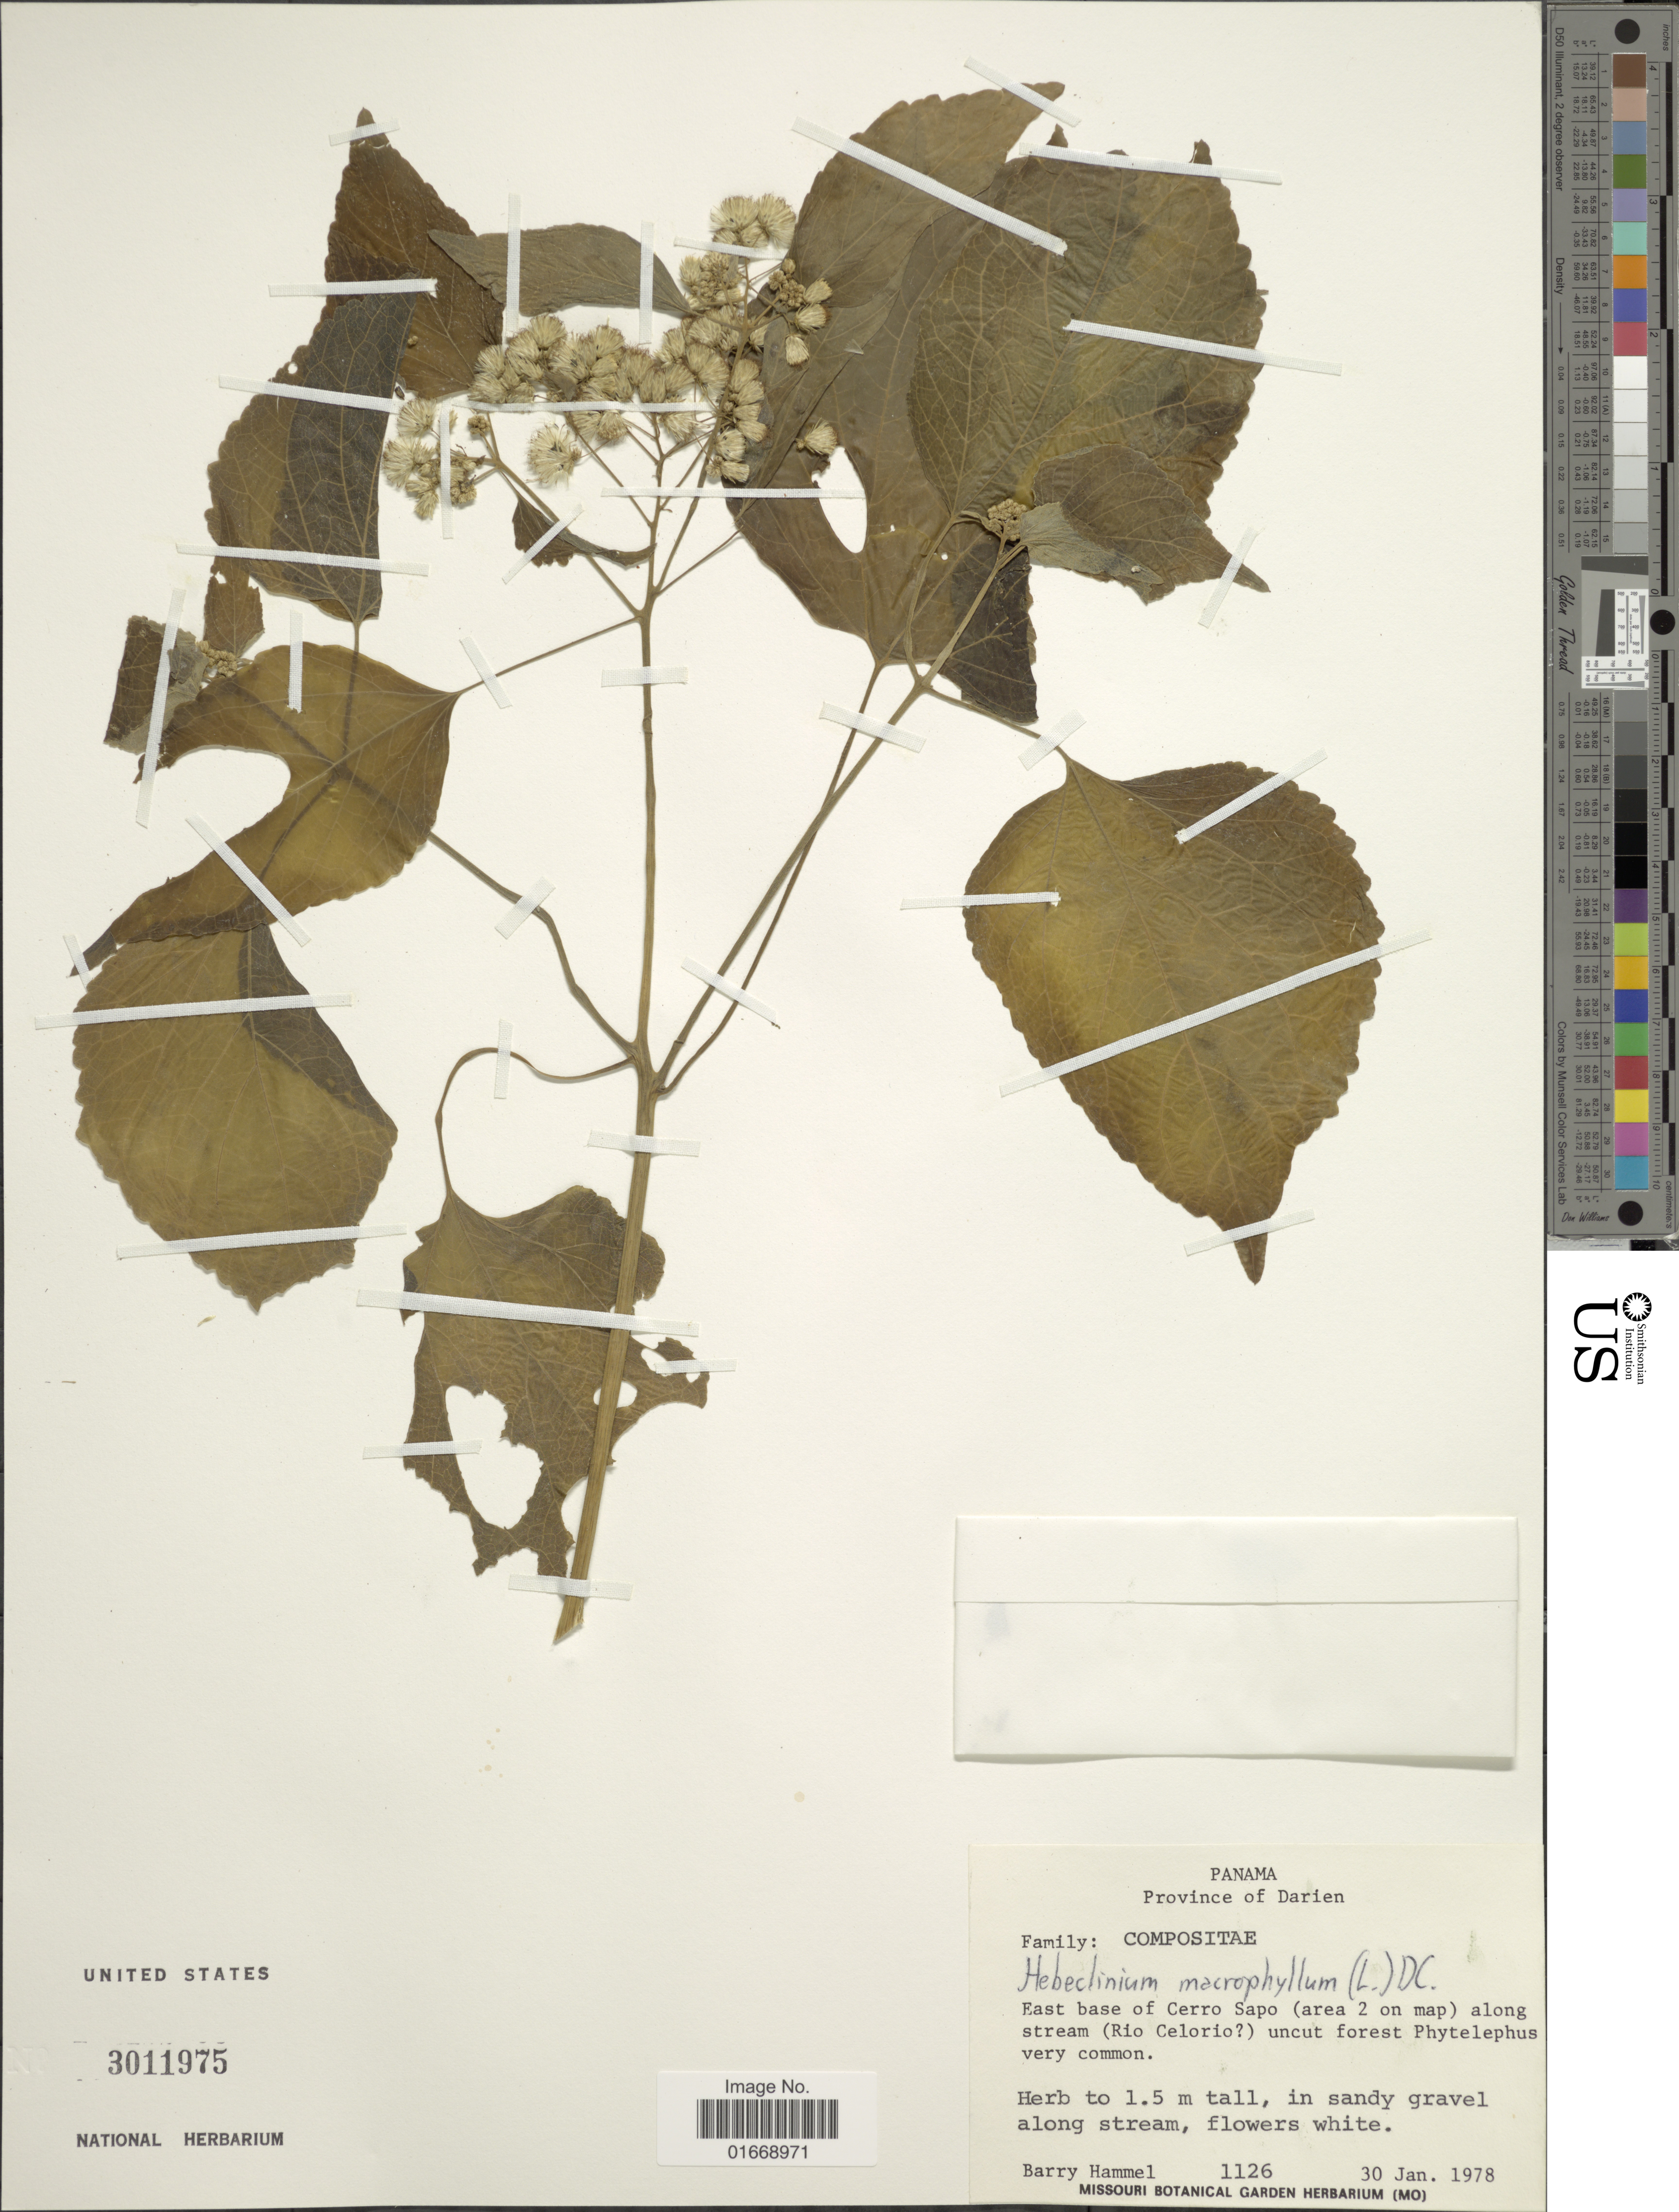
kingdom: Plantae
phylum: Tracheophyta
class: Magnoliopsida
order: Asterales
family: Asteraceae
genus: Hebeclinium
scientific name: Hebeclinium macrophyllum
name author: (L.) DC.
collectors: B. Hammel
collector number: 1126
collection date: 1978-01-30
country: Panama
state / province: Darién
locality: East base of Cerro Sapo (area 2 on map) along stream (Rio Celorio [unsure placement])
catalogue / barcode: US 3011975